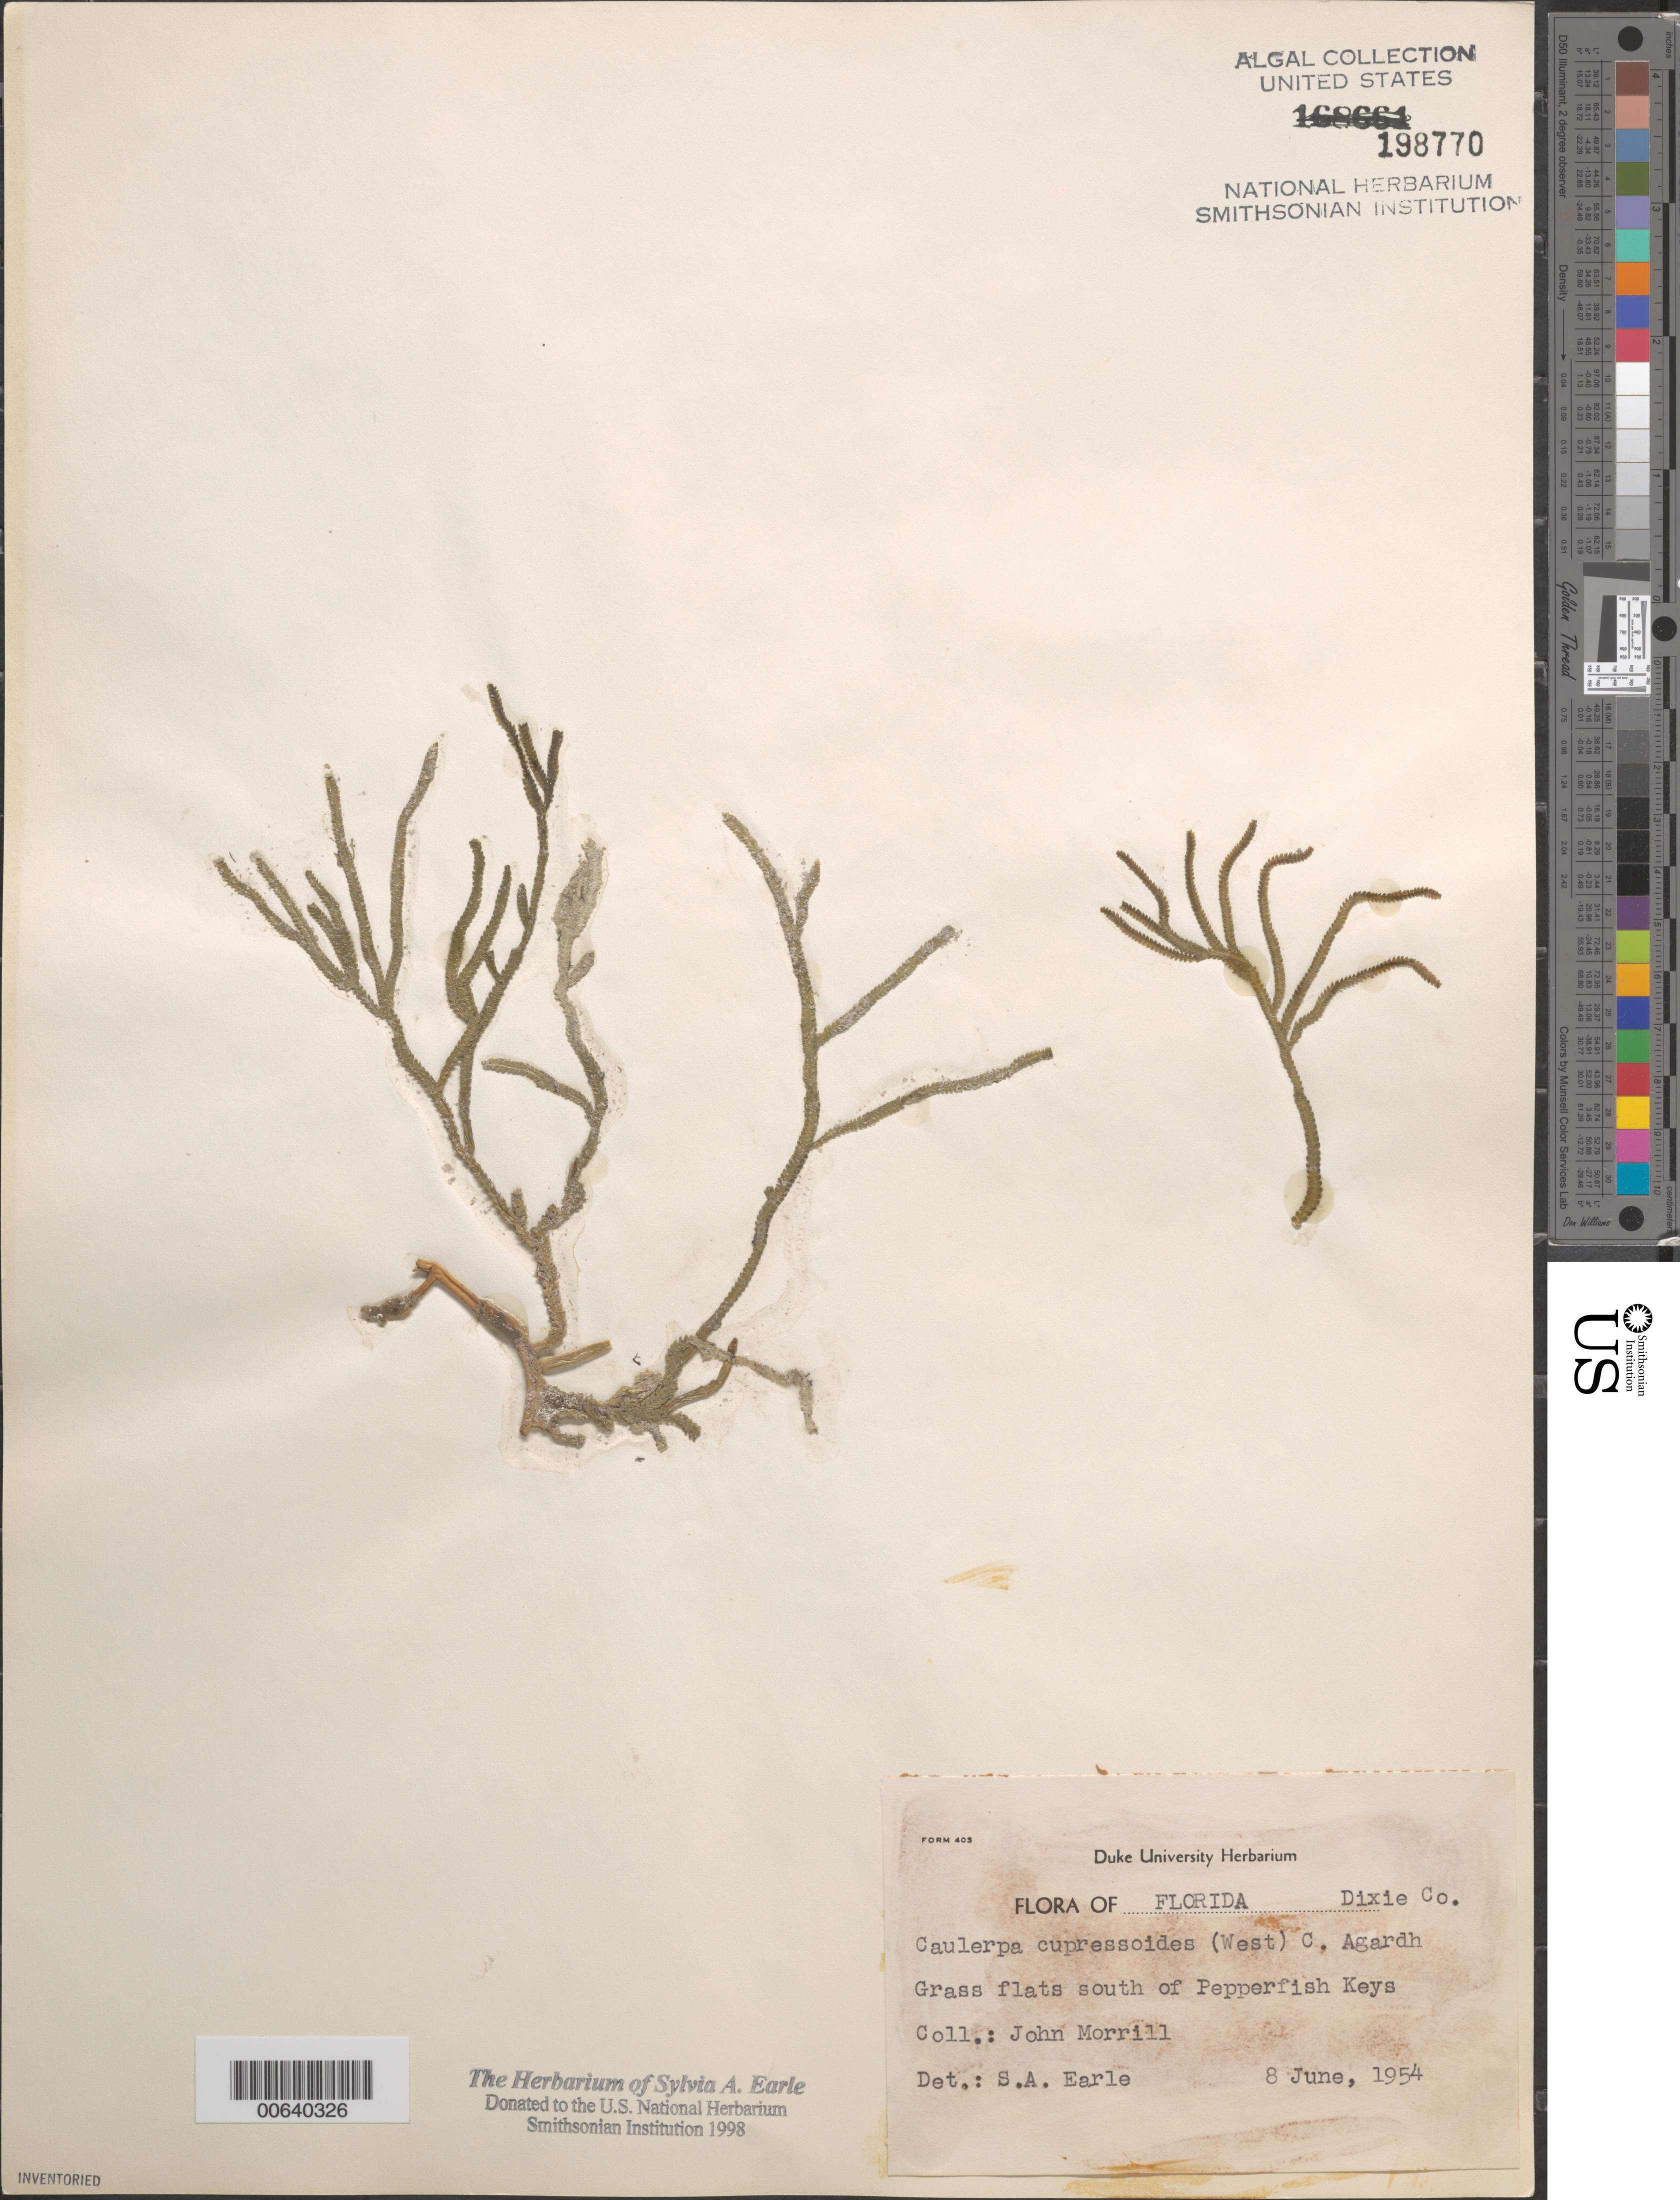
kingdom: Plantae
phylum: Chlorophyta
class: Ulvophyceae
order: Bryopsidales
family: Caulerpaceae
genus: Caulerpa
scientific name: Caulerpa cupressoides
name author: (Vahl) C. Agardh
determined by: Earle, S. A.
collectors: J. Morrill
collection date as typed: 08 Jun 1954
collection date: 1954-06-08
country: United States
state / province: Florida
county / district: Dixie County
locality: South of Pepperfish Keys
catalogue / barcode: US 198770